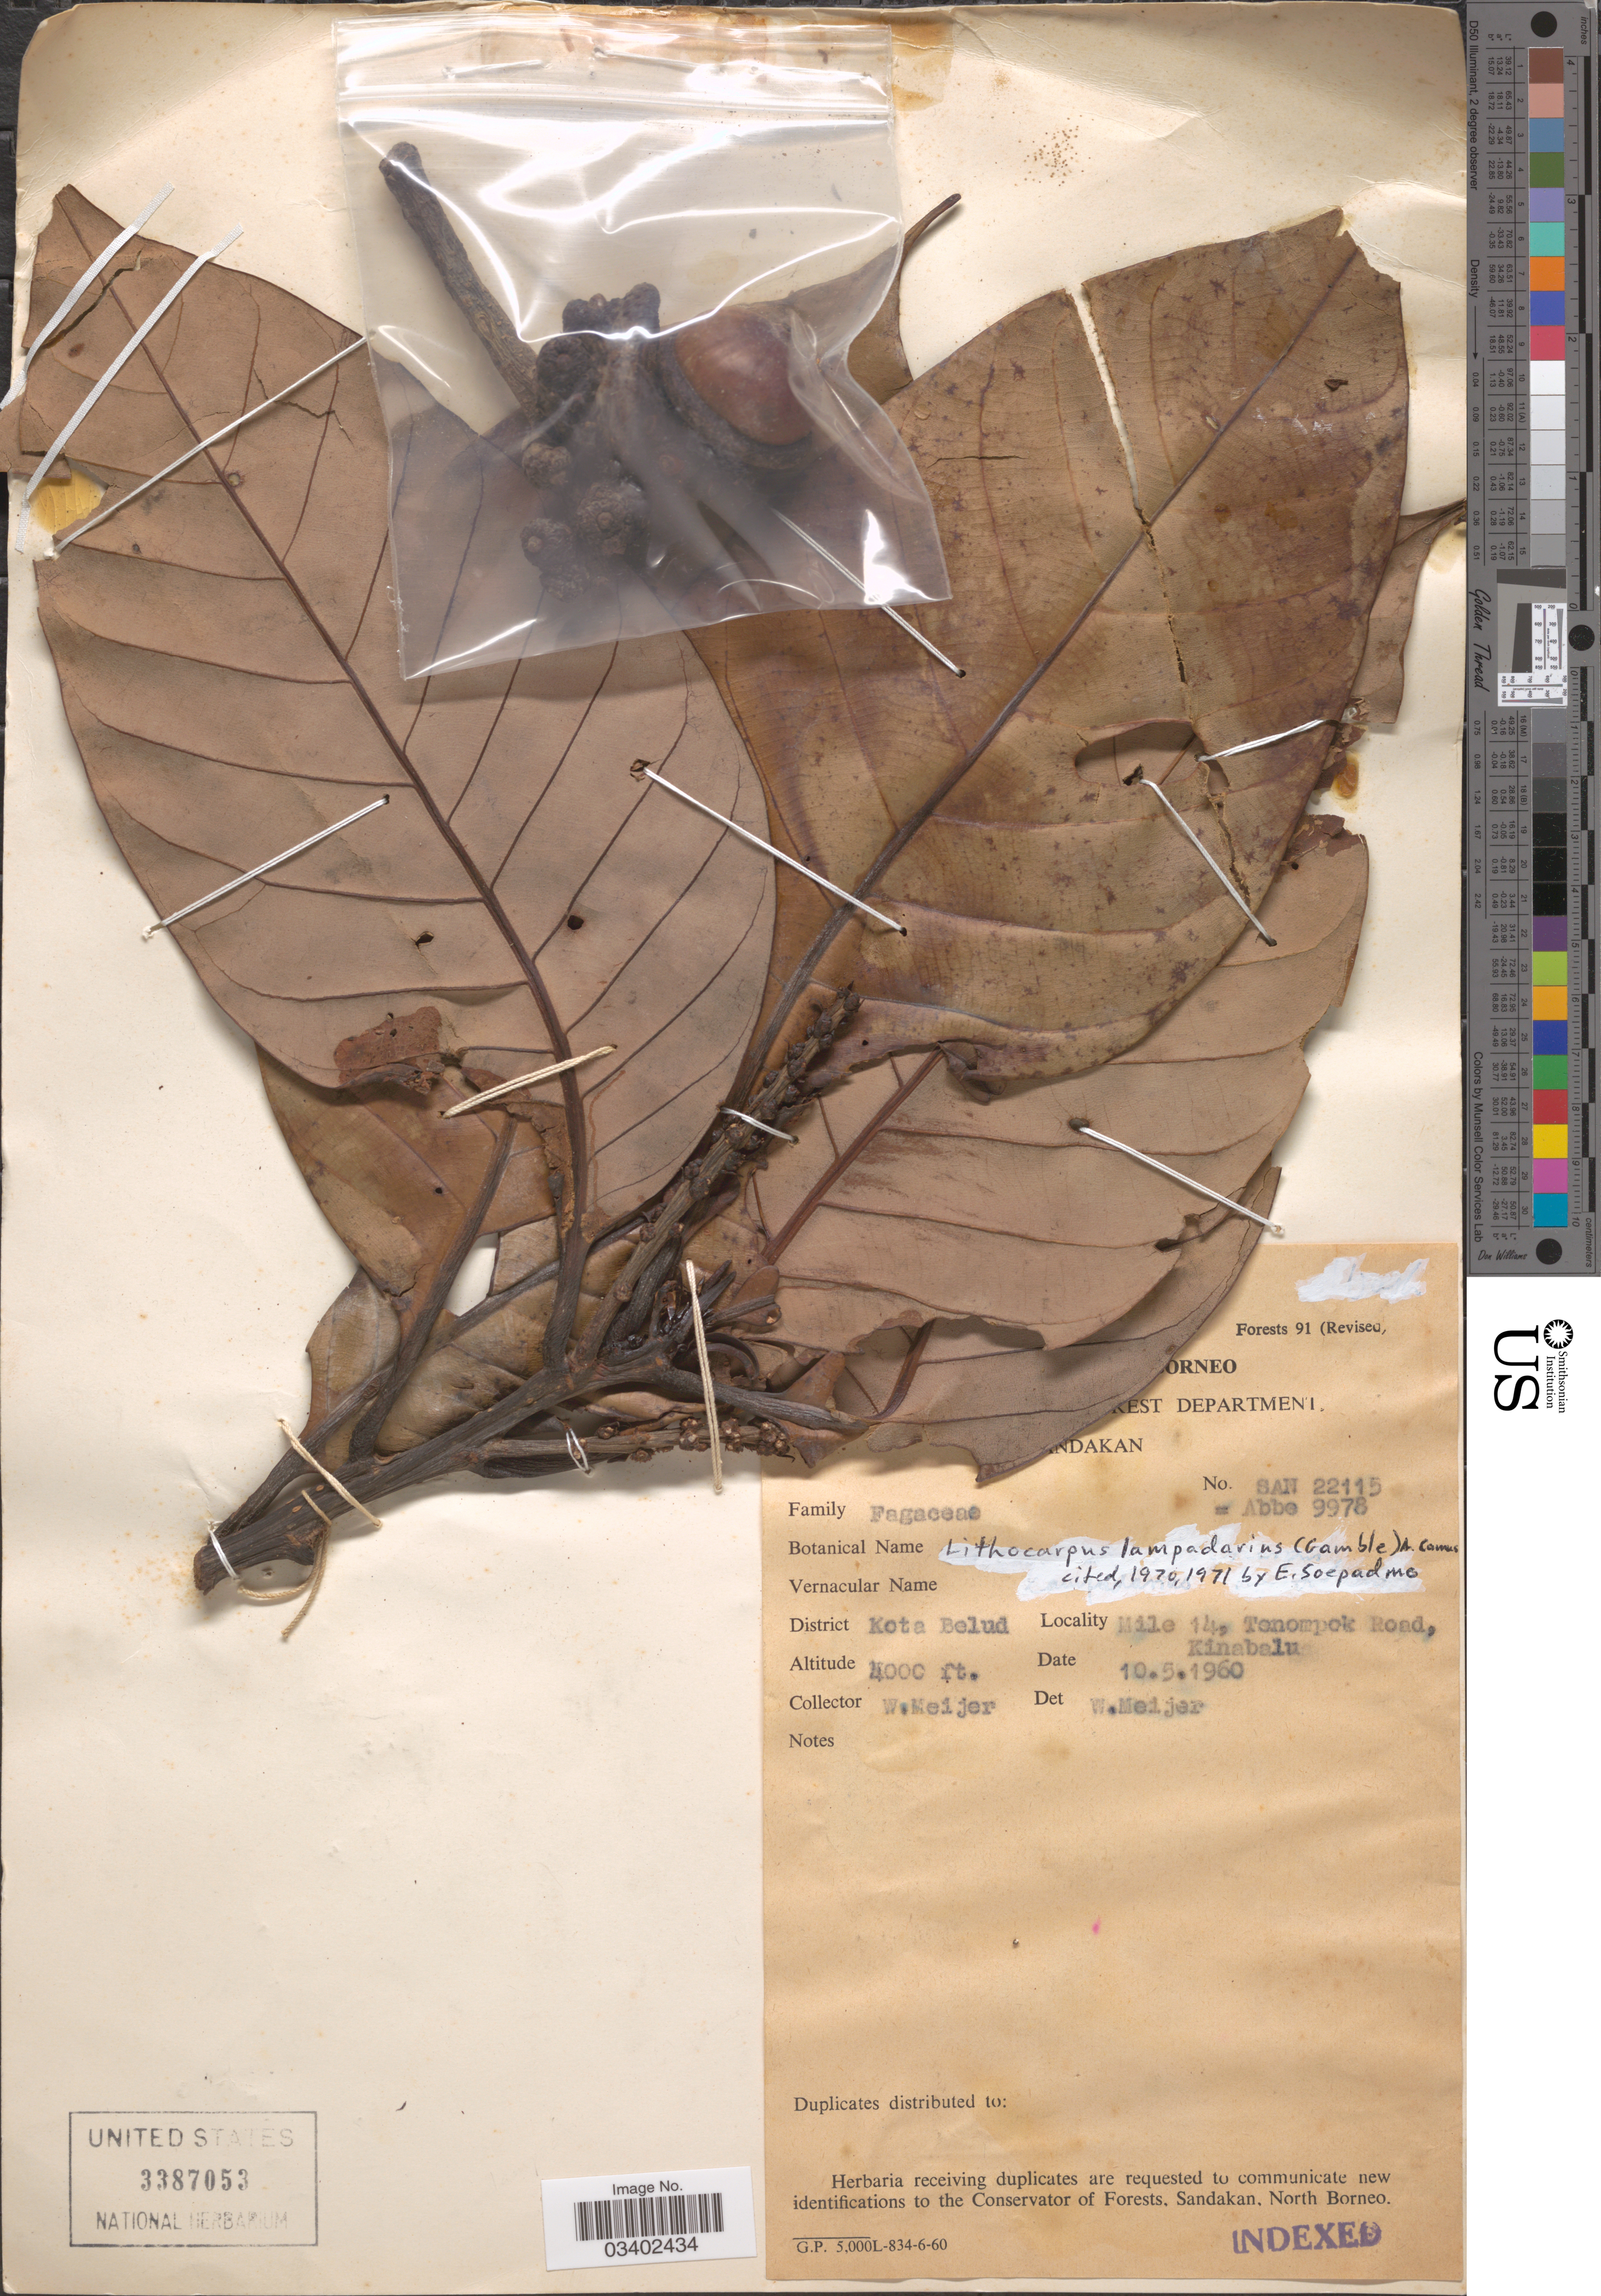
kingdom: Plantae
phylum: Tracheophyta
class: Magnoliopsida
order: Fagales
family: Fagaceae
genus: Lithocarpus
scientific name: Lithocarpus lucidus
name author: (Roxb.) Rehder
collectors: W. Meijer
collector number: SAN 22115=Abbe 9978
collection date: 1960-05-10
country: Malaysia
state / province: Sabah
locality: [illegible text]orneo. District Kota Belud. Mile 14, Tonompok Road, Kinabalu.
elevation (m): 1219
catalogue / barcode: US 3387053